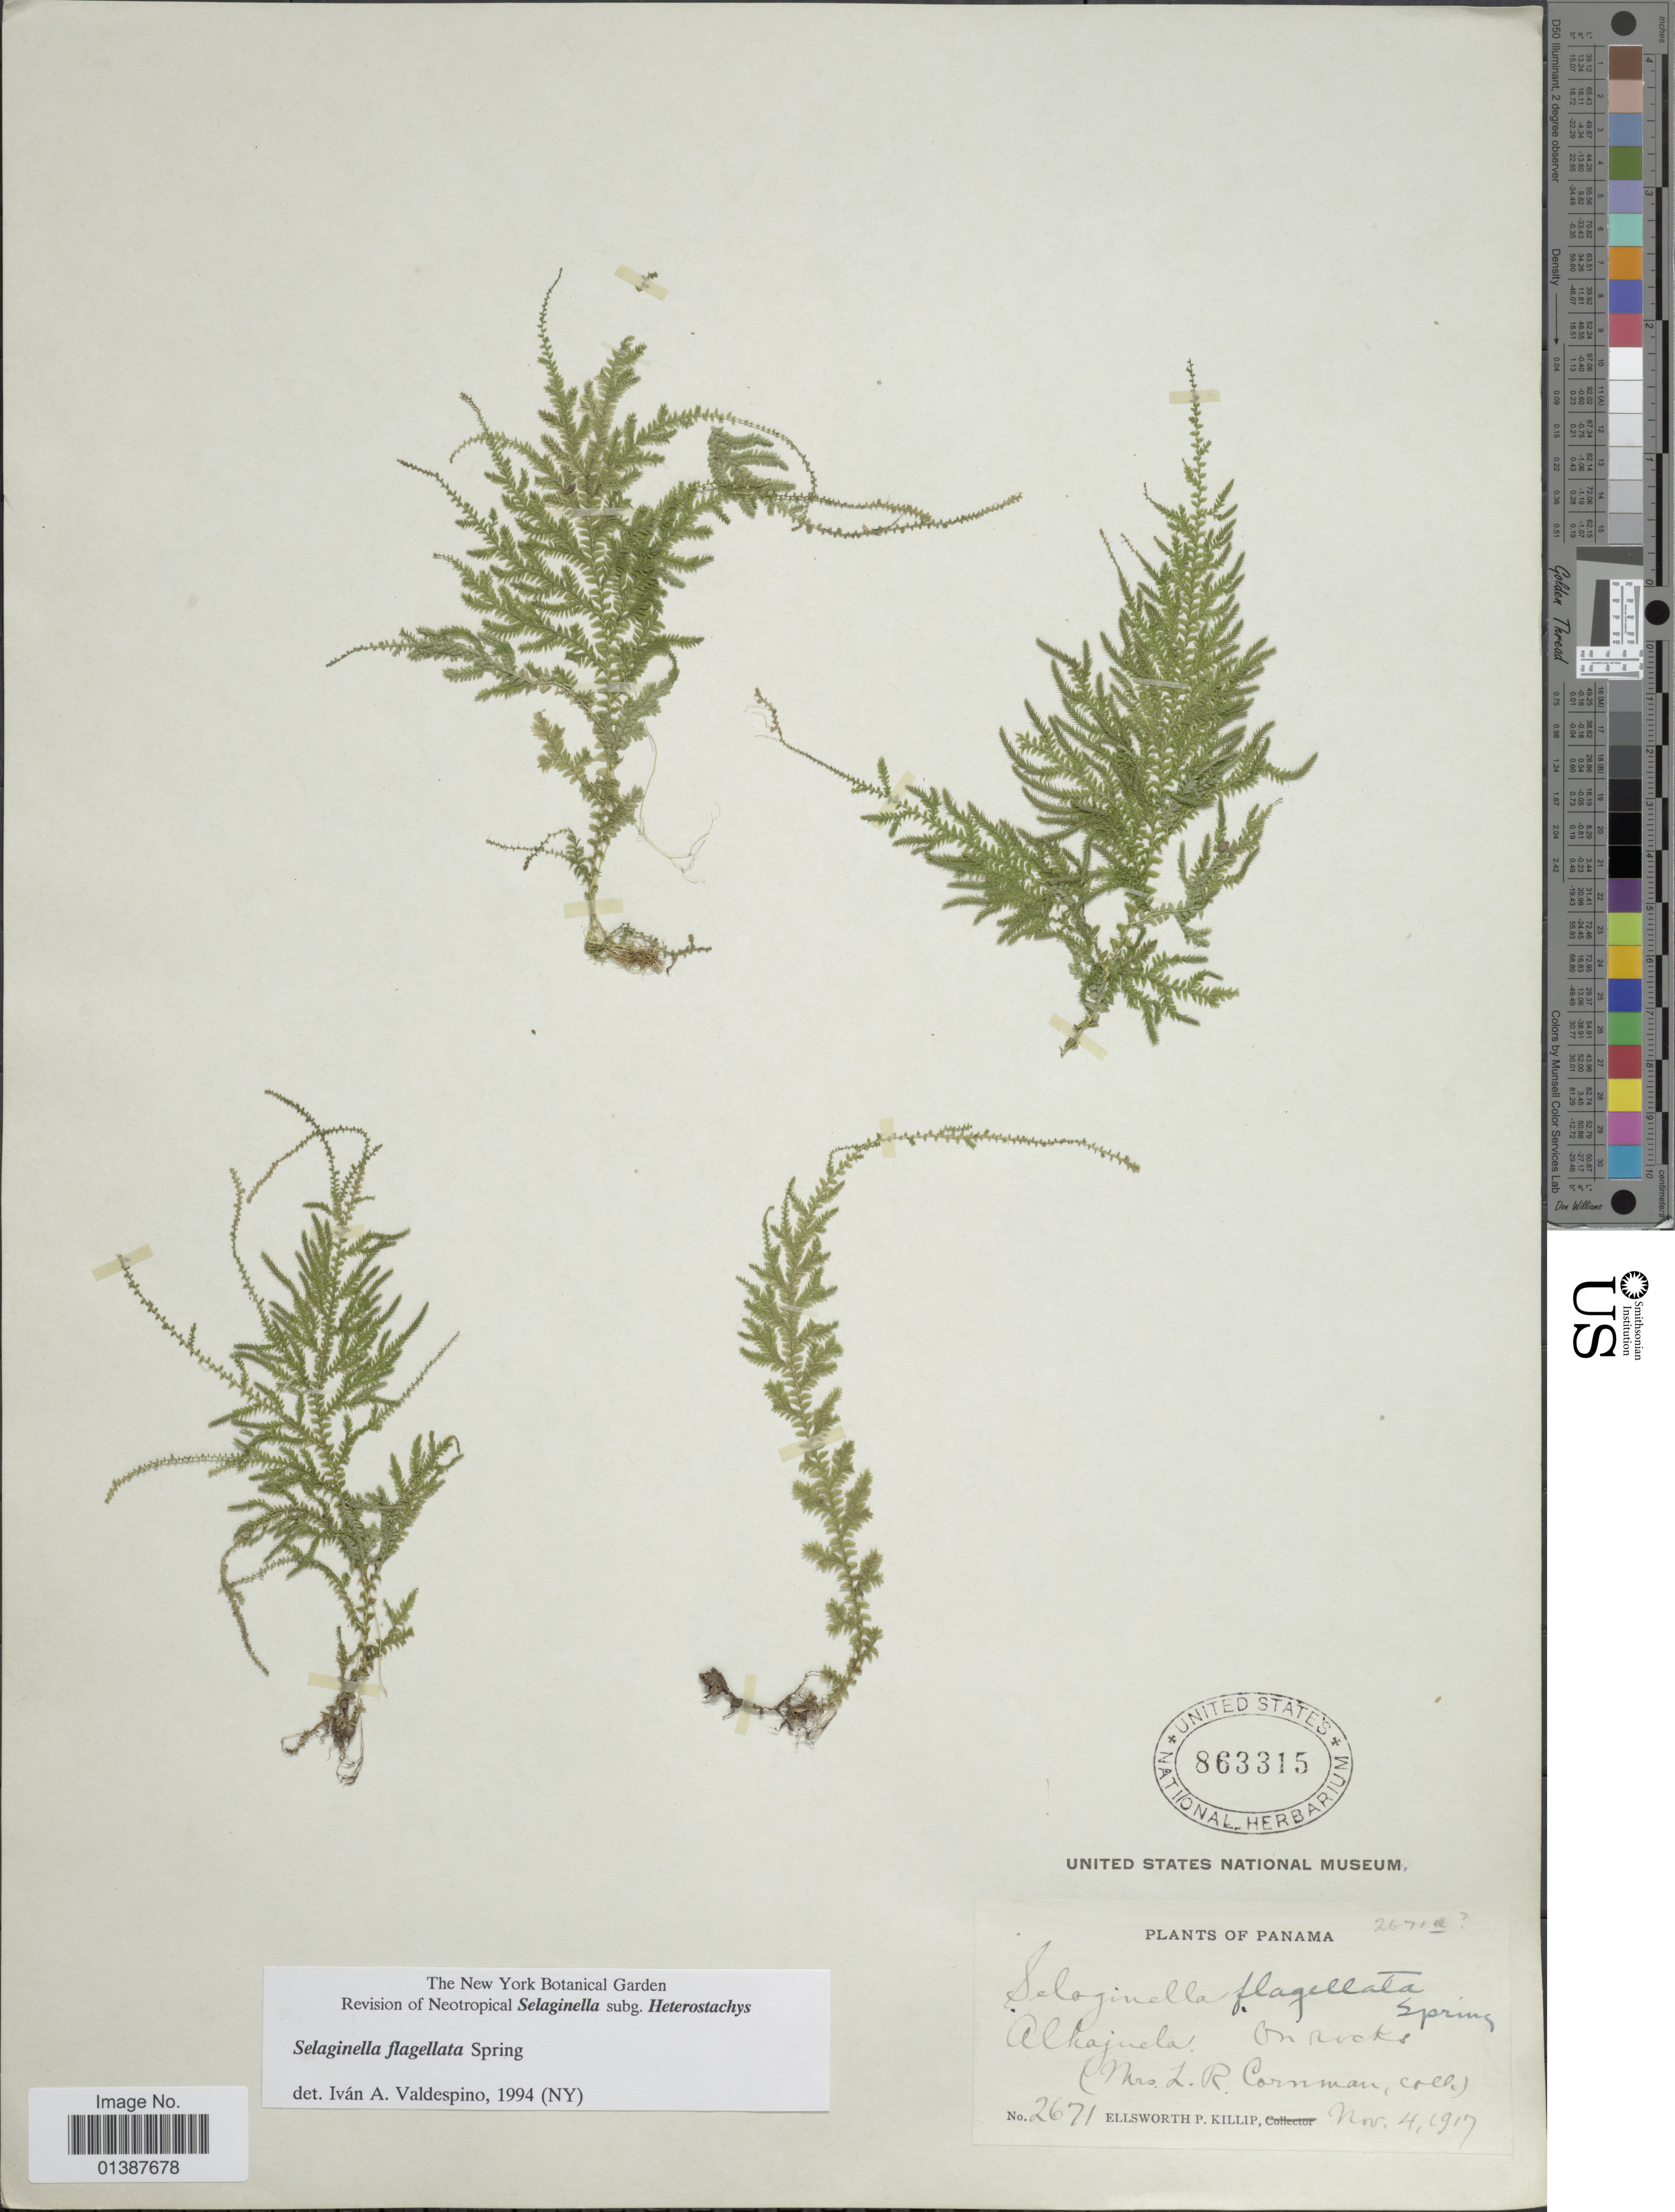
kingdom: Plantae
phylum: Tracheophyta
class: Lycopodiopsida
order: Selaginellales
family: Selaginellaceae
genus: Selaginella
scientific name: Selaginella flagellata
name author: Spring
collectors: E. P. Killip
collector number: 2671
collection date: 1917-11-04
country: Panama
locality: Alhajuela. On rocks.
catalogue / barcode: US 863315